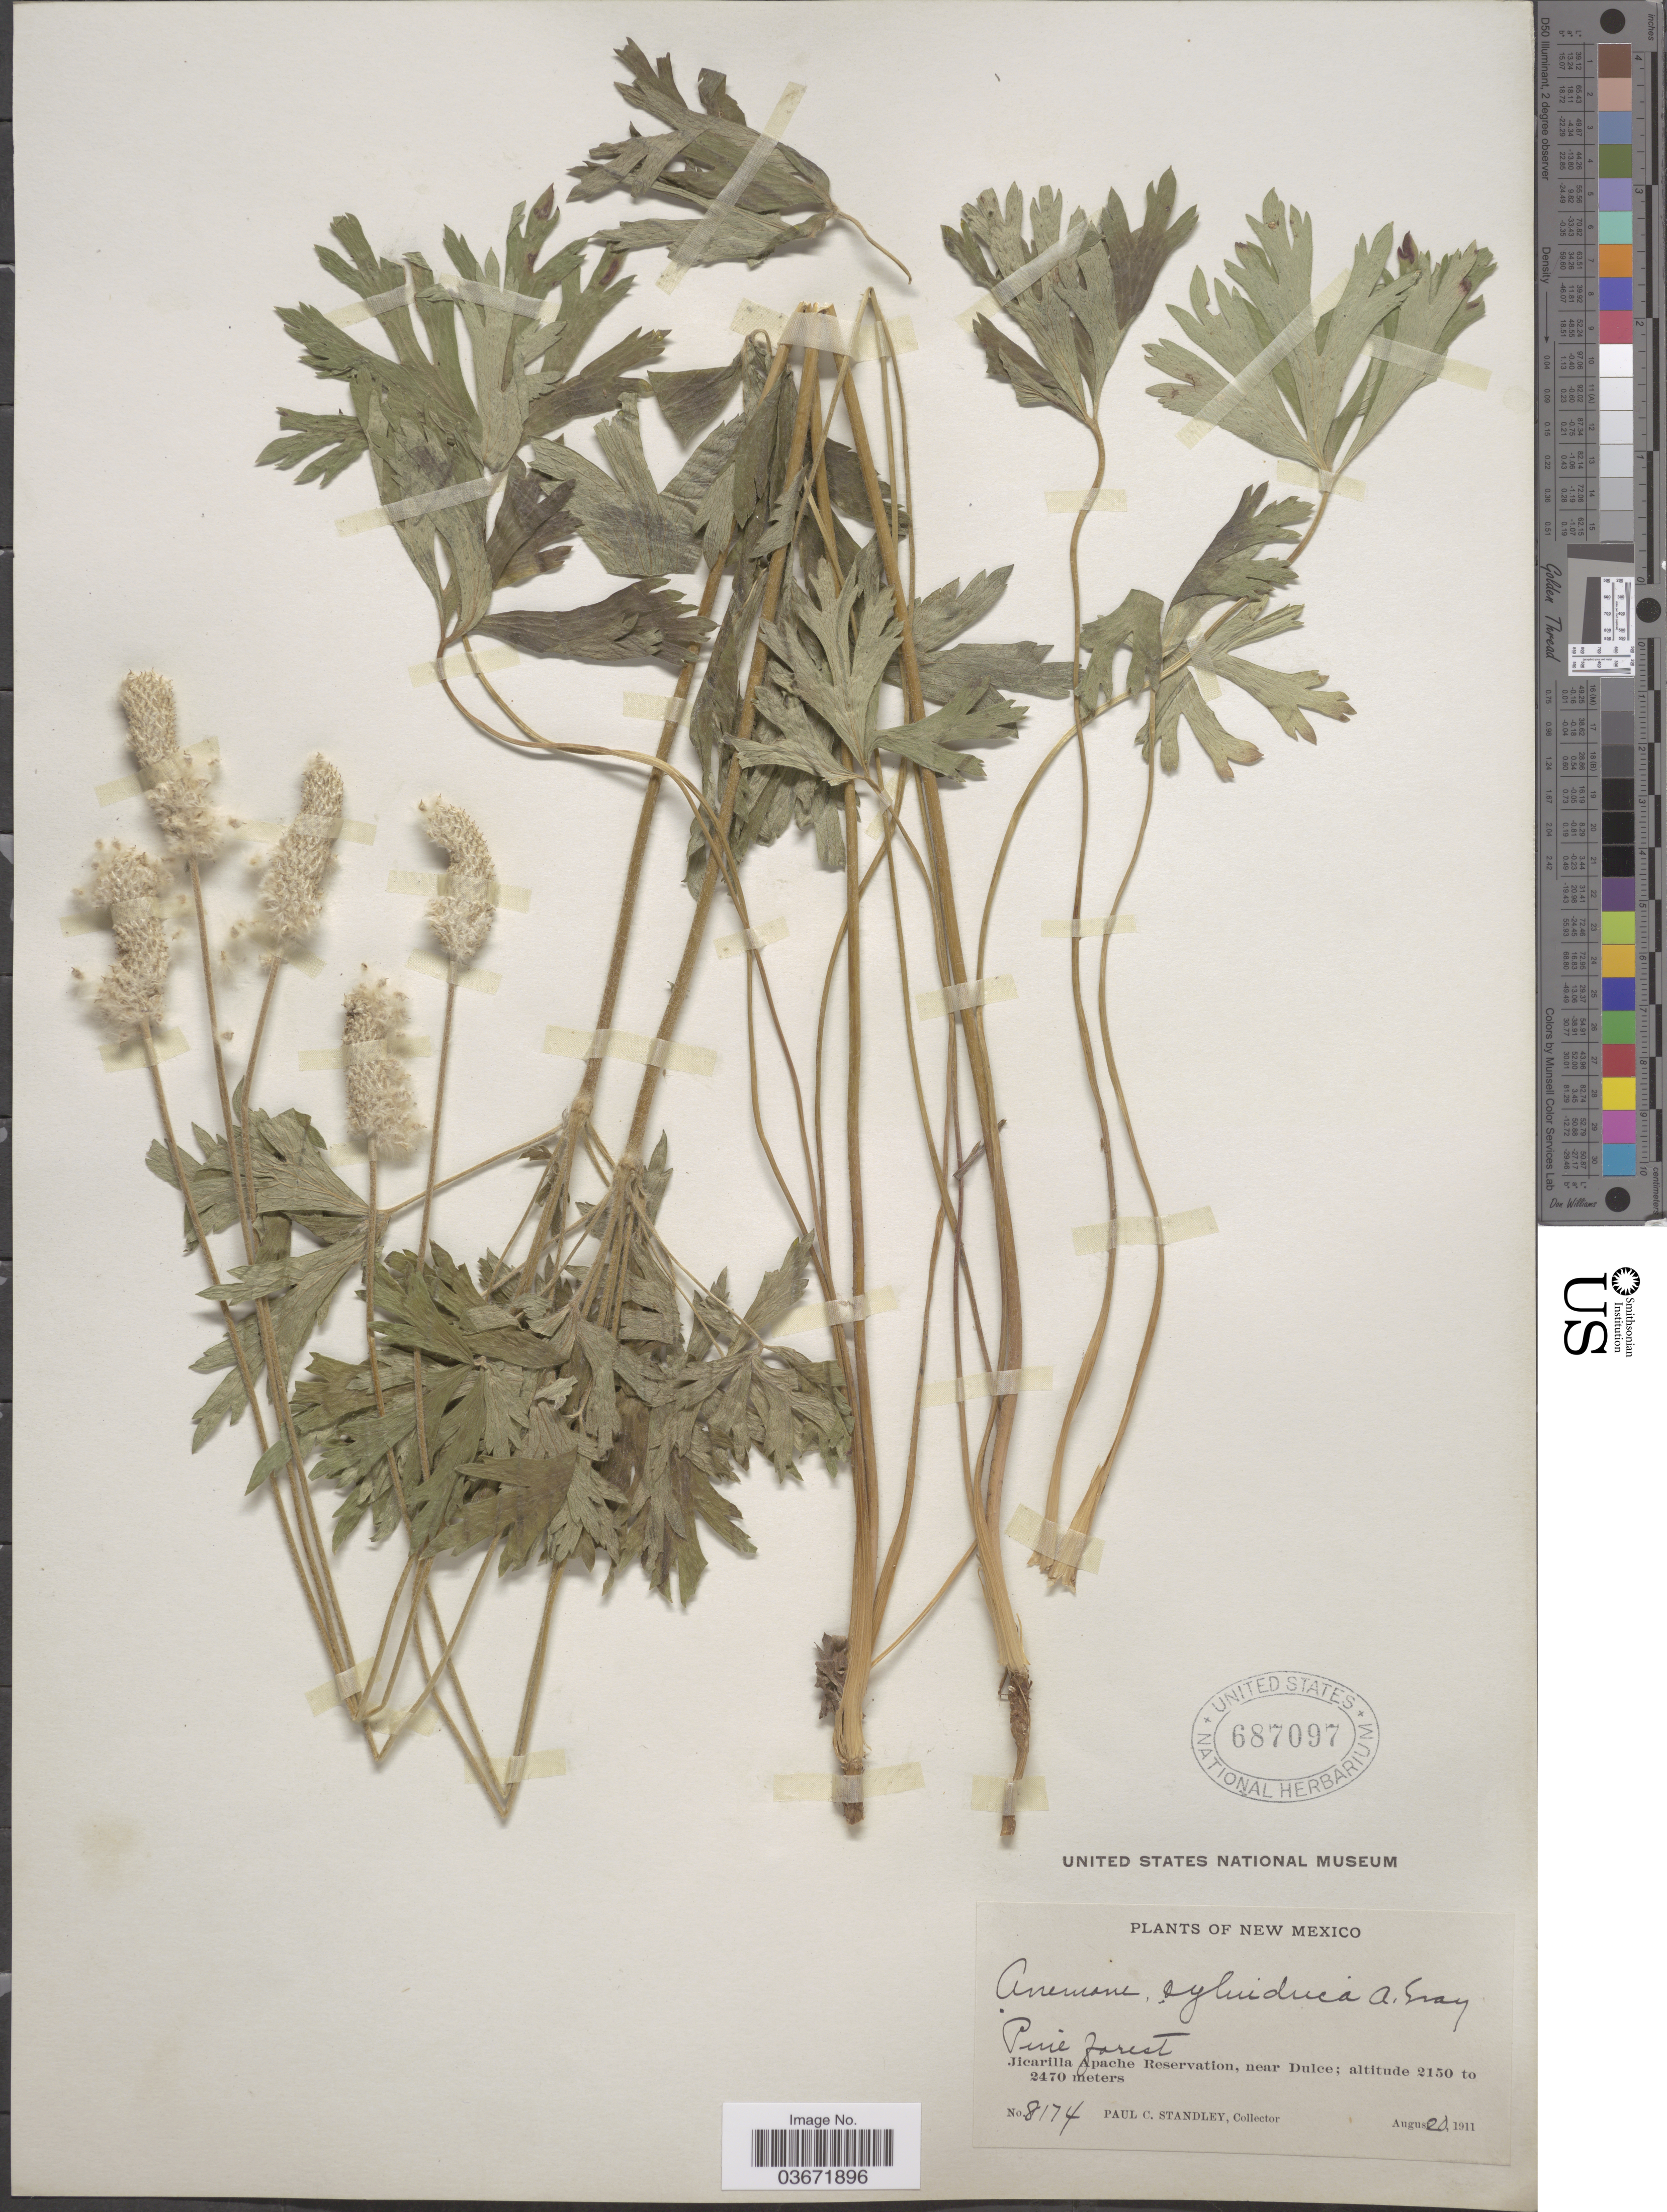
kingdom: Plantae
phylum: Tracheophyta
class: Magnoliopsida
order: Ranunculales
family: Ranunculaceae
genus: Anemone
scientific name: Anemone cylindrica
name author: A. Gray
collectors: P. C. Standley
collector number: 8174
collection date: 1911-08-20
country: United States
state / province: New Mexico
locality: Jicarilla Apache Reservation, near Dulce.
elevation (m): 2150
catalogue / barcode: US 687097